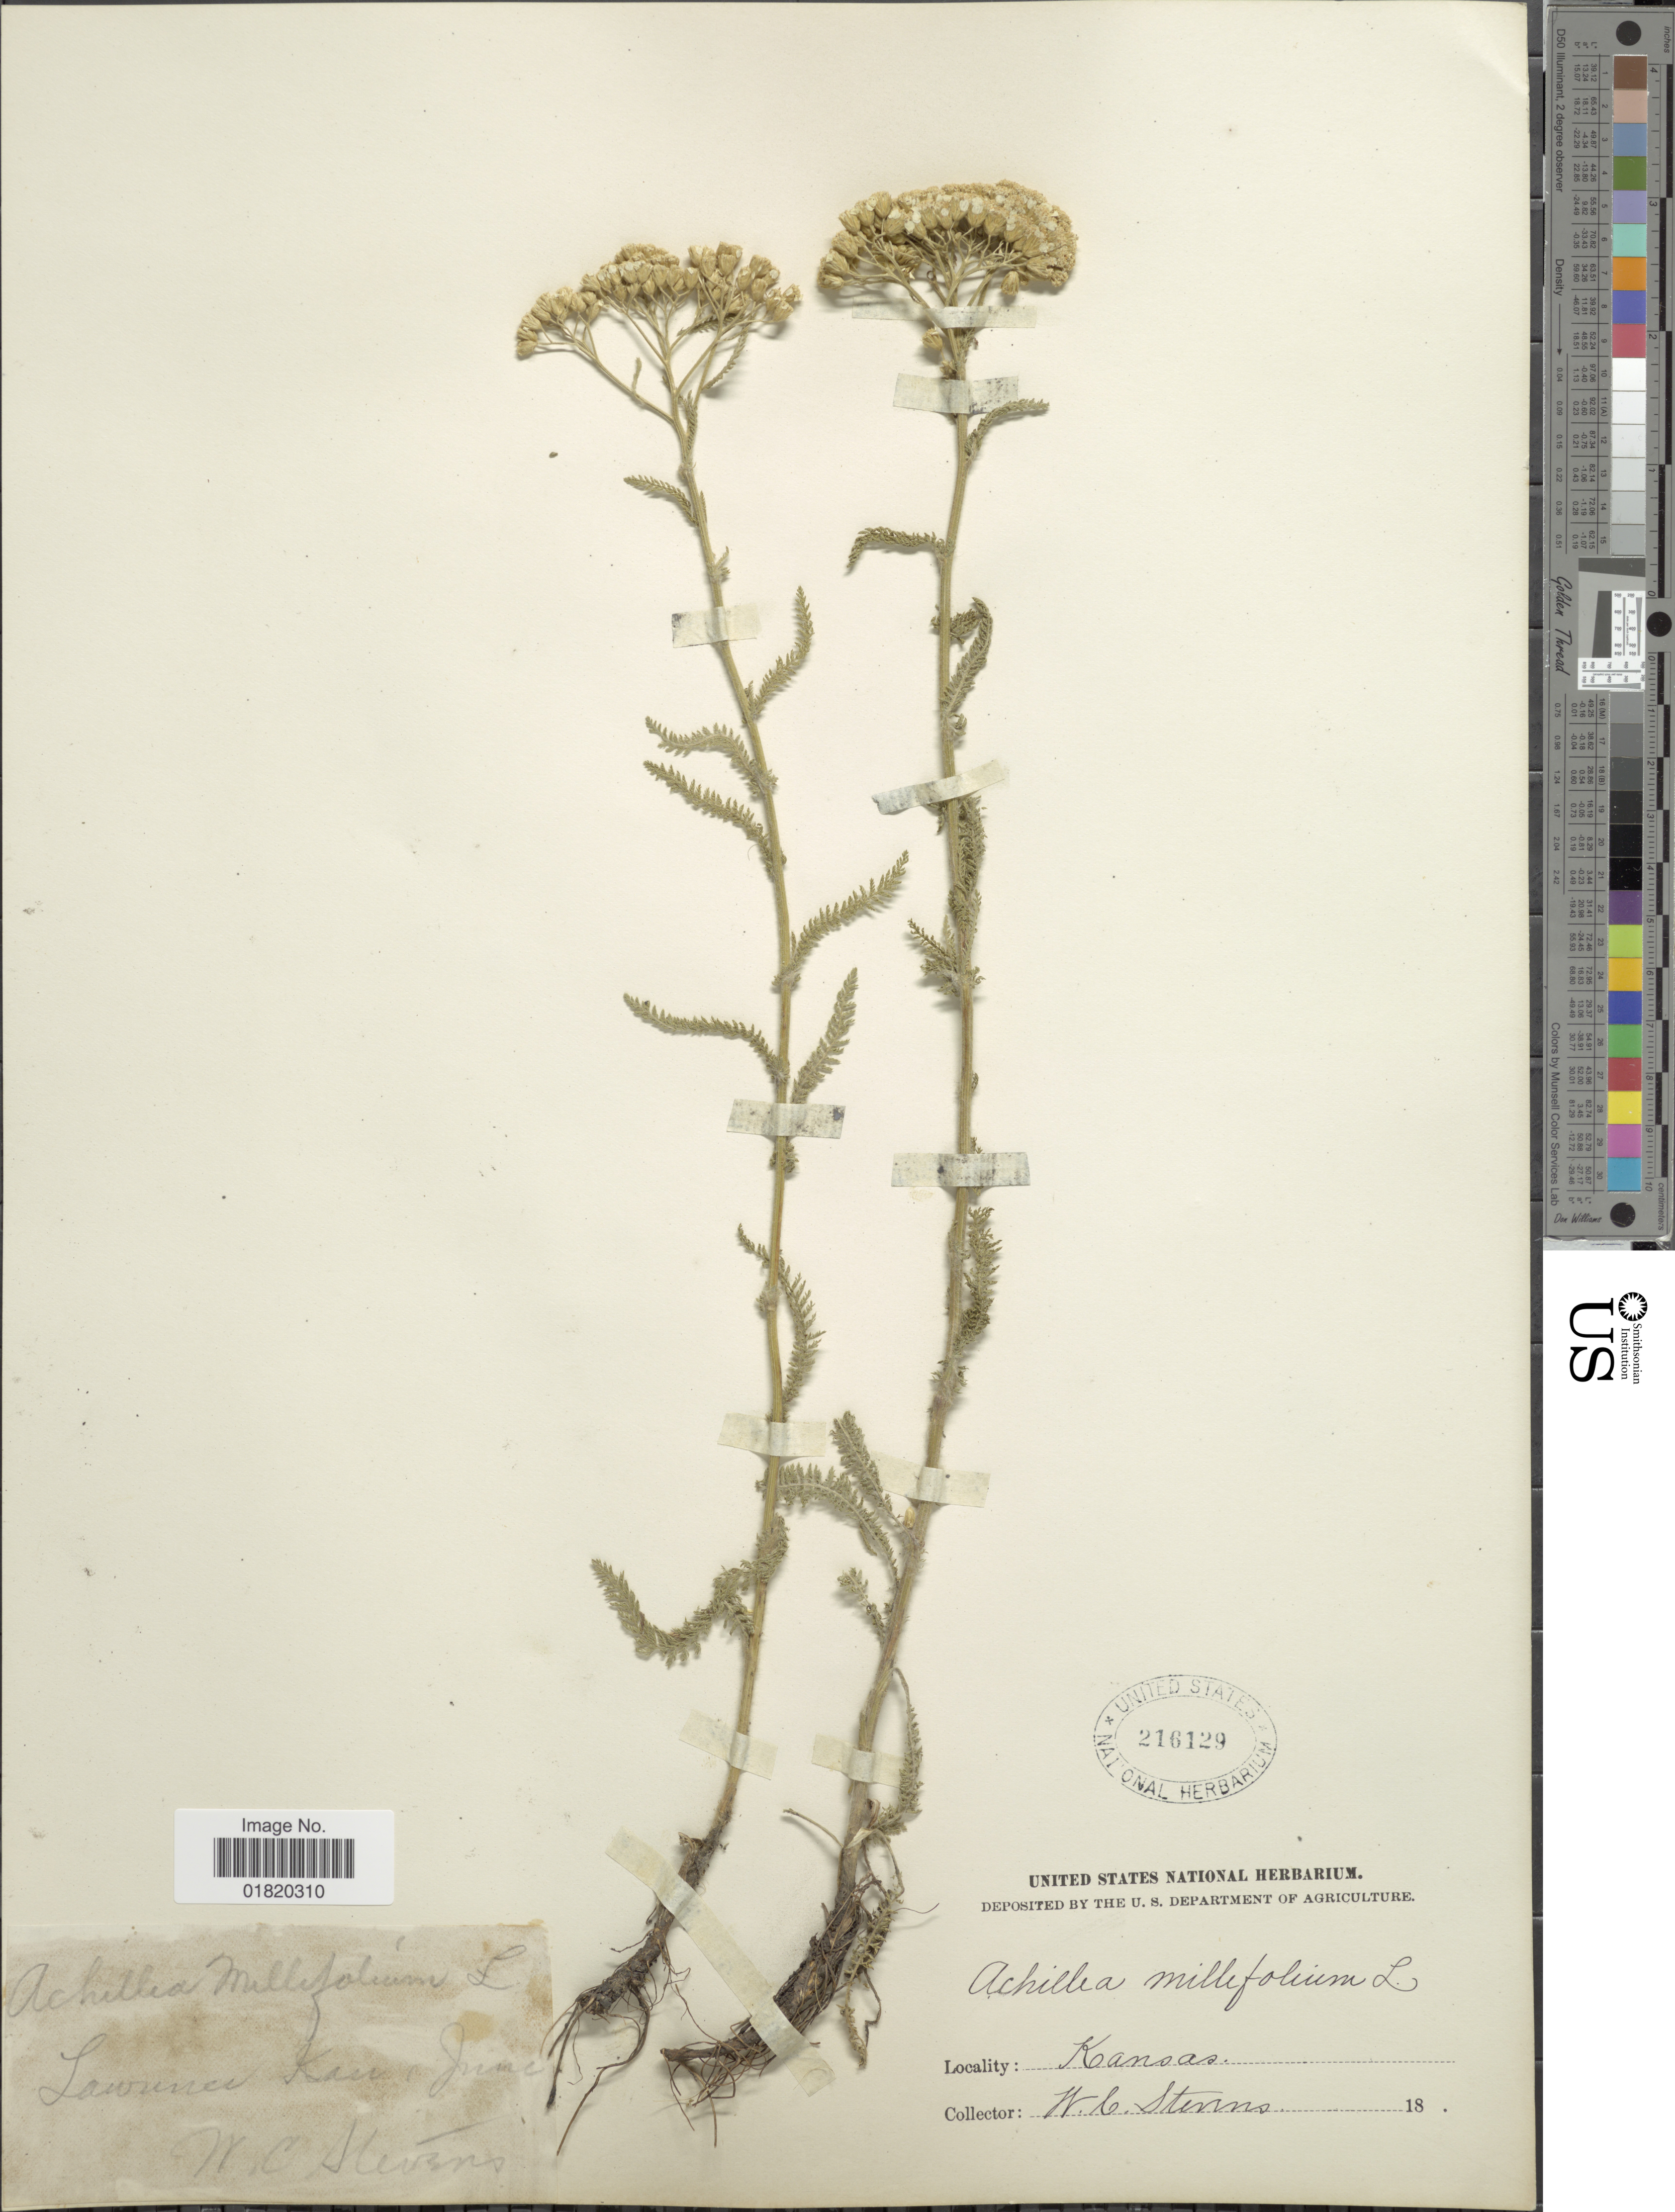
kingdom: Plantae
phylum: Tracheophyta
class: Magnoliopsida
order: Asterales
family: Asteraceae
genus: Achillea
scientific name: Achillea occidentalis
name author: (DC.) Raf. ex Rydb.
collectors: W. C. Stevens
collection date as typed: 18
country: United States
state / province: Kansas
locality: Lawrence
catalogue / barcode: US 216129